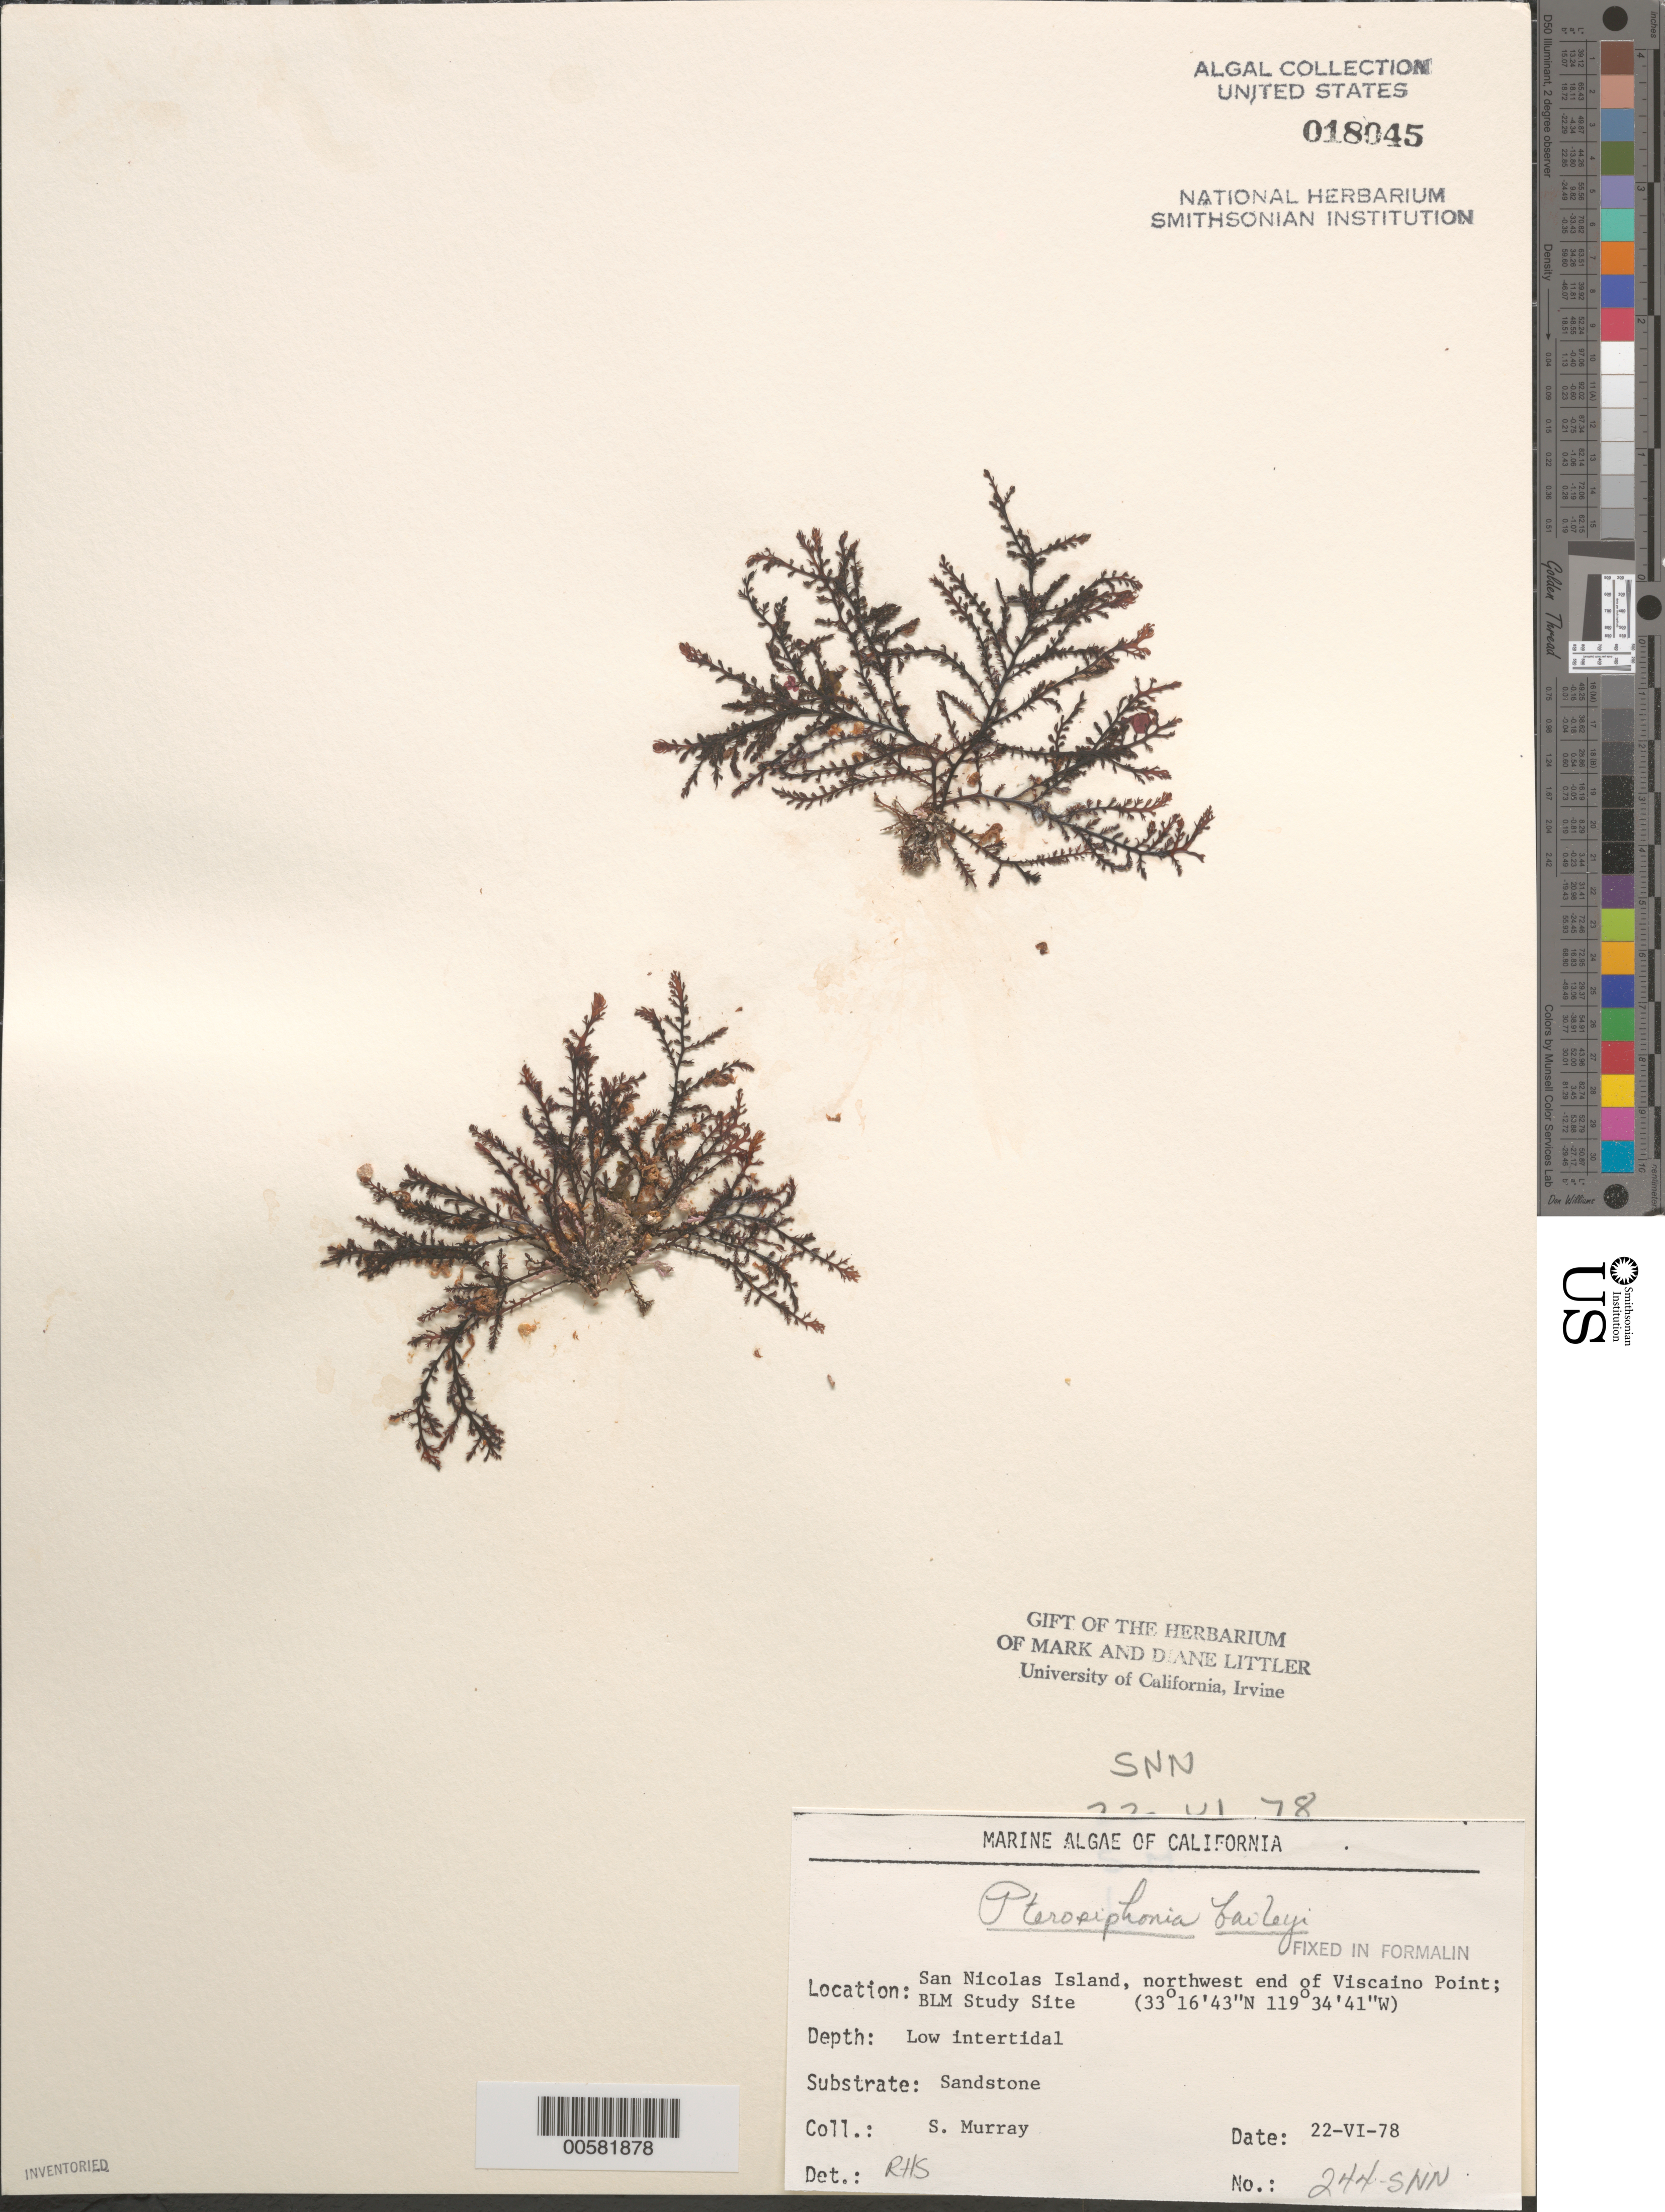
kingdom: Plantae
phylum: Rhodophyta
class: Florideophyceae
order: Ceramiales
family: Rhodomelaceae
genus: Symphyocladiella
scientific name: Symphyocladiella baileyi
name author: (Harvey) D.E.Bustamante et al.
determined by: Algae name updating Project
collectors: S. N. Murray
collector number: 244-snn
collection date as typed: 22 Jun 1978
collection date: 1978-06-22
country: United States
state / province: California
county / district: Ventura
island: San Nicolas Island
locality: Viscaino Point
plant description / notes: BLM-SOCALBIGHT Rocky Intertidal Survey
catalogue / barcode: US 18045